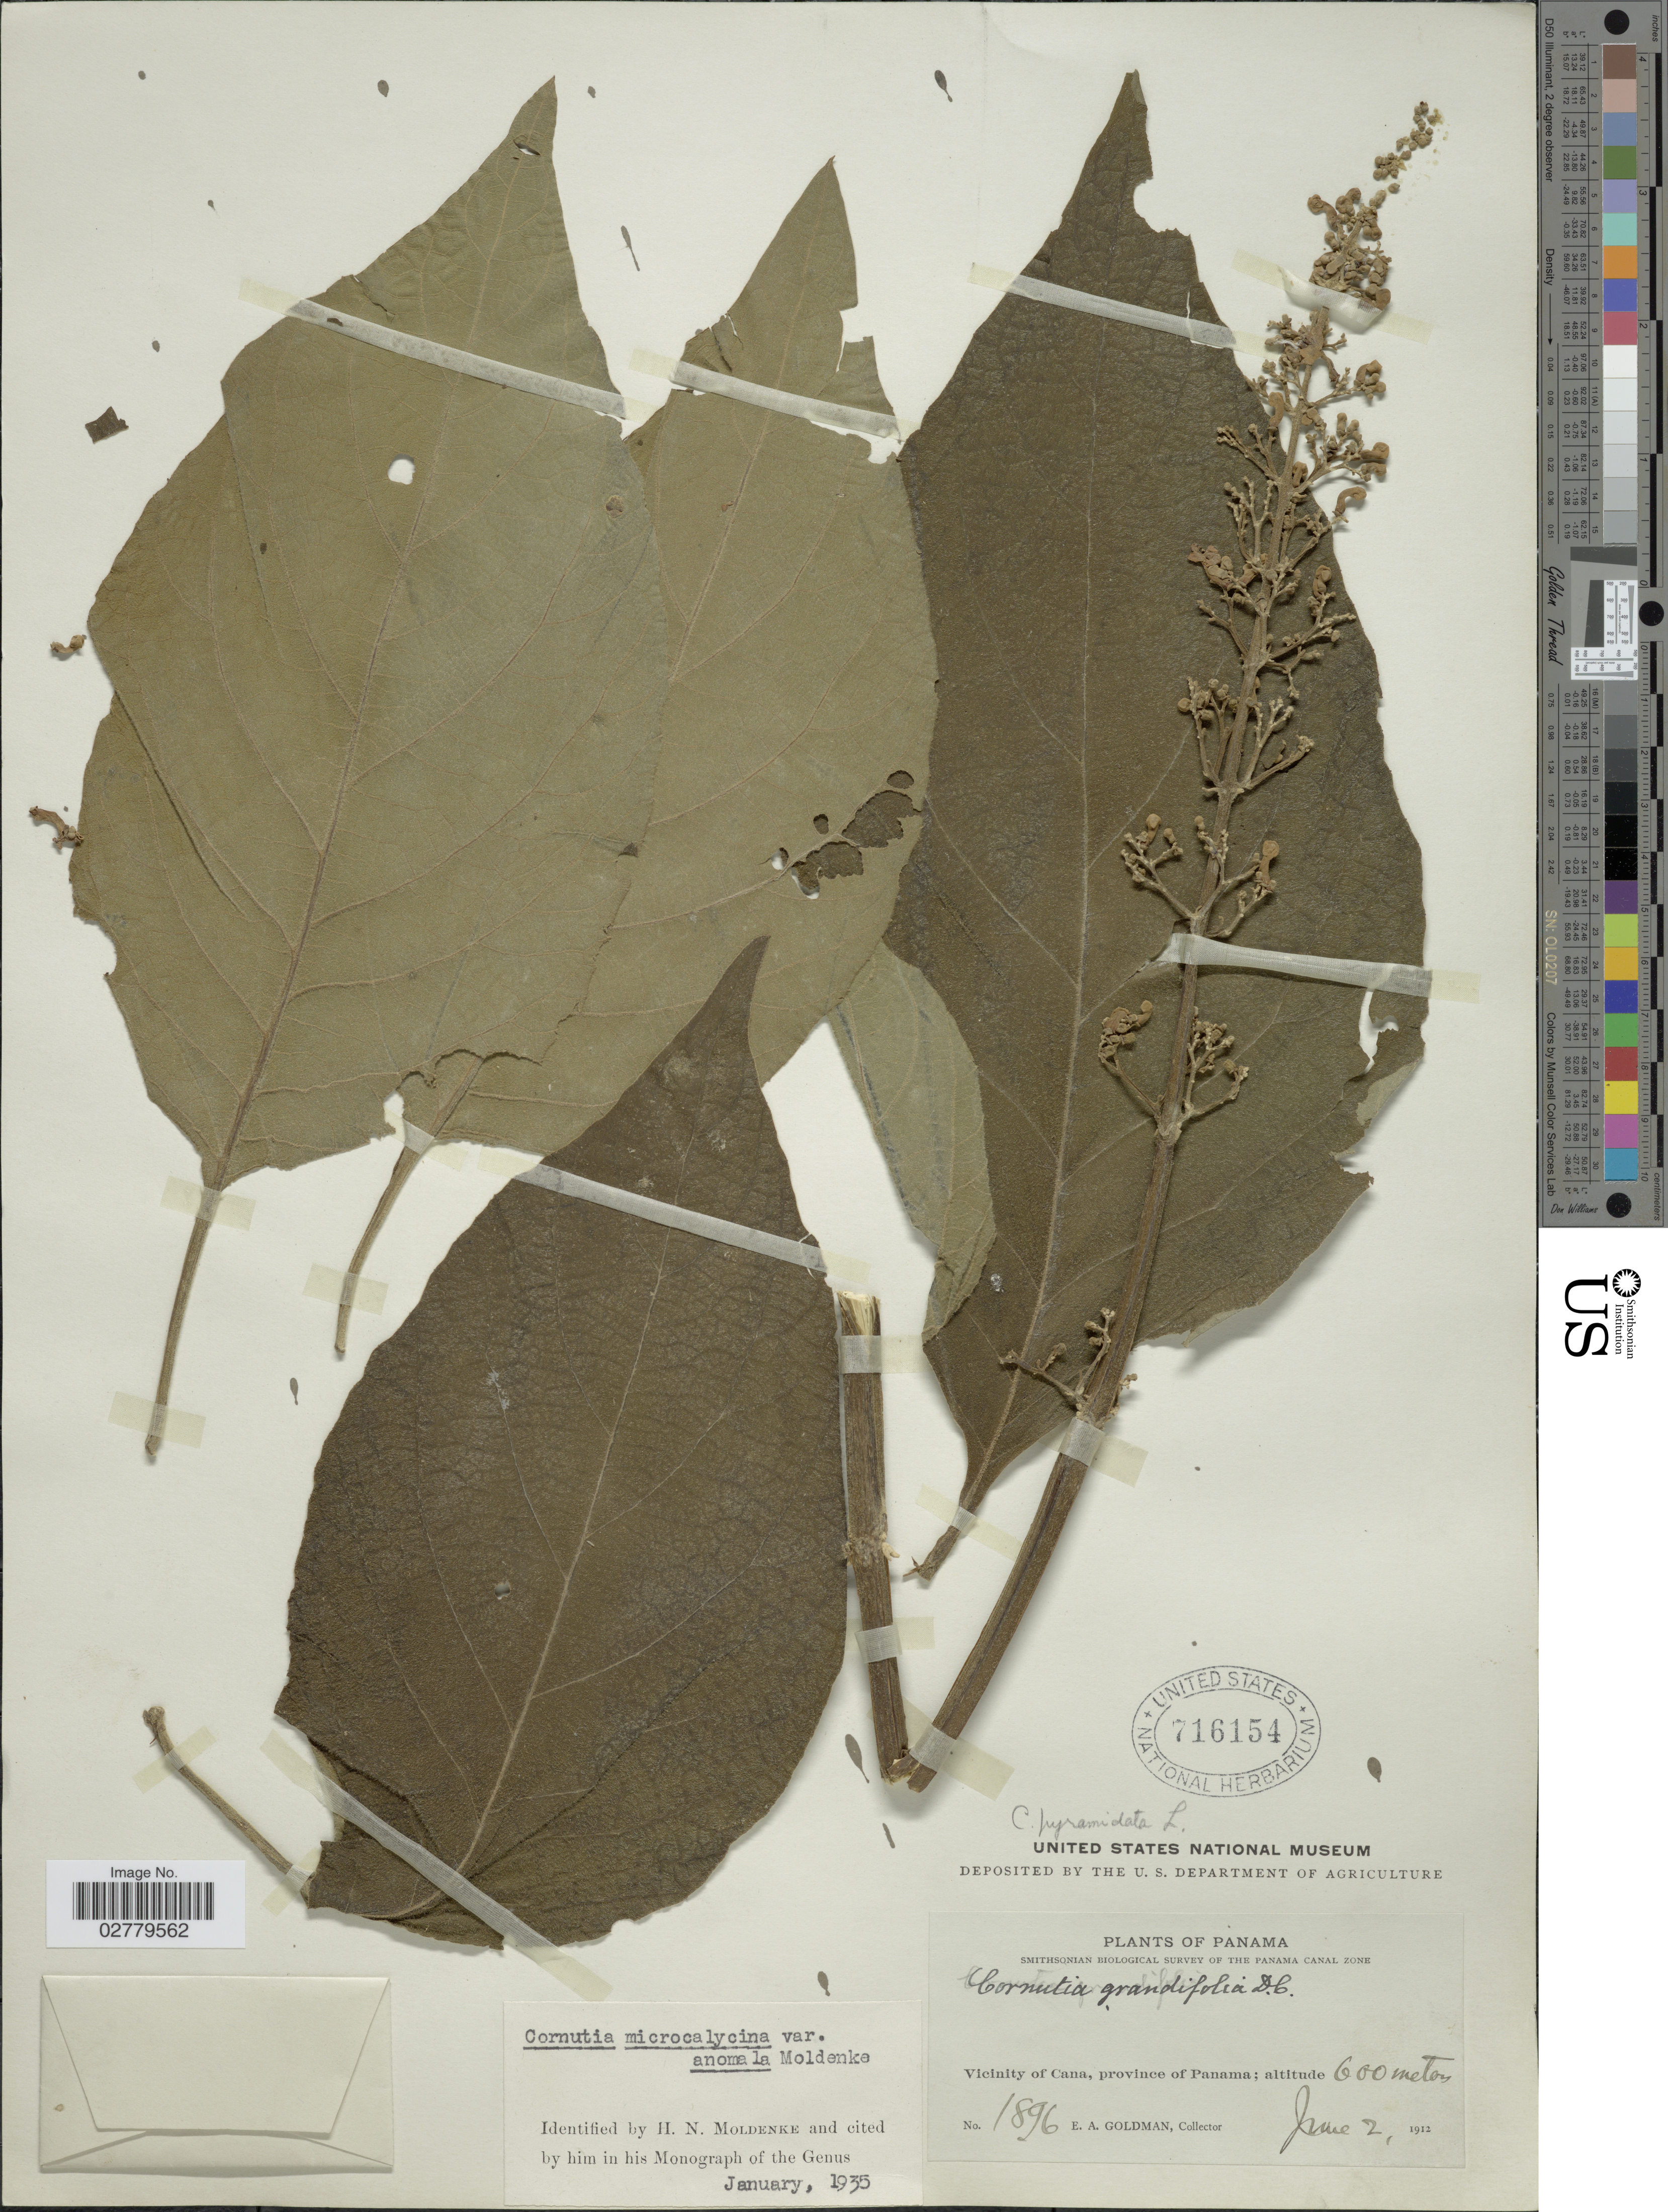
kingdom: Plantae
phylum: Tracheophyta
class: Magnoliopsida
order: Lamiales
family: Lamiaceae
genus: Cornutia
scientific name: Cornutia microcalycina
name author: Pav. ex Moldenke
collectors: E. A. Goldman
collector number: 1896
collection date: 1912-06-02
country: Panama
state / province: Panamá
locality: Vicinity of Cana.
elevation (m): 600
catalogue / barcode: US 716154